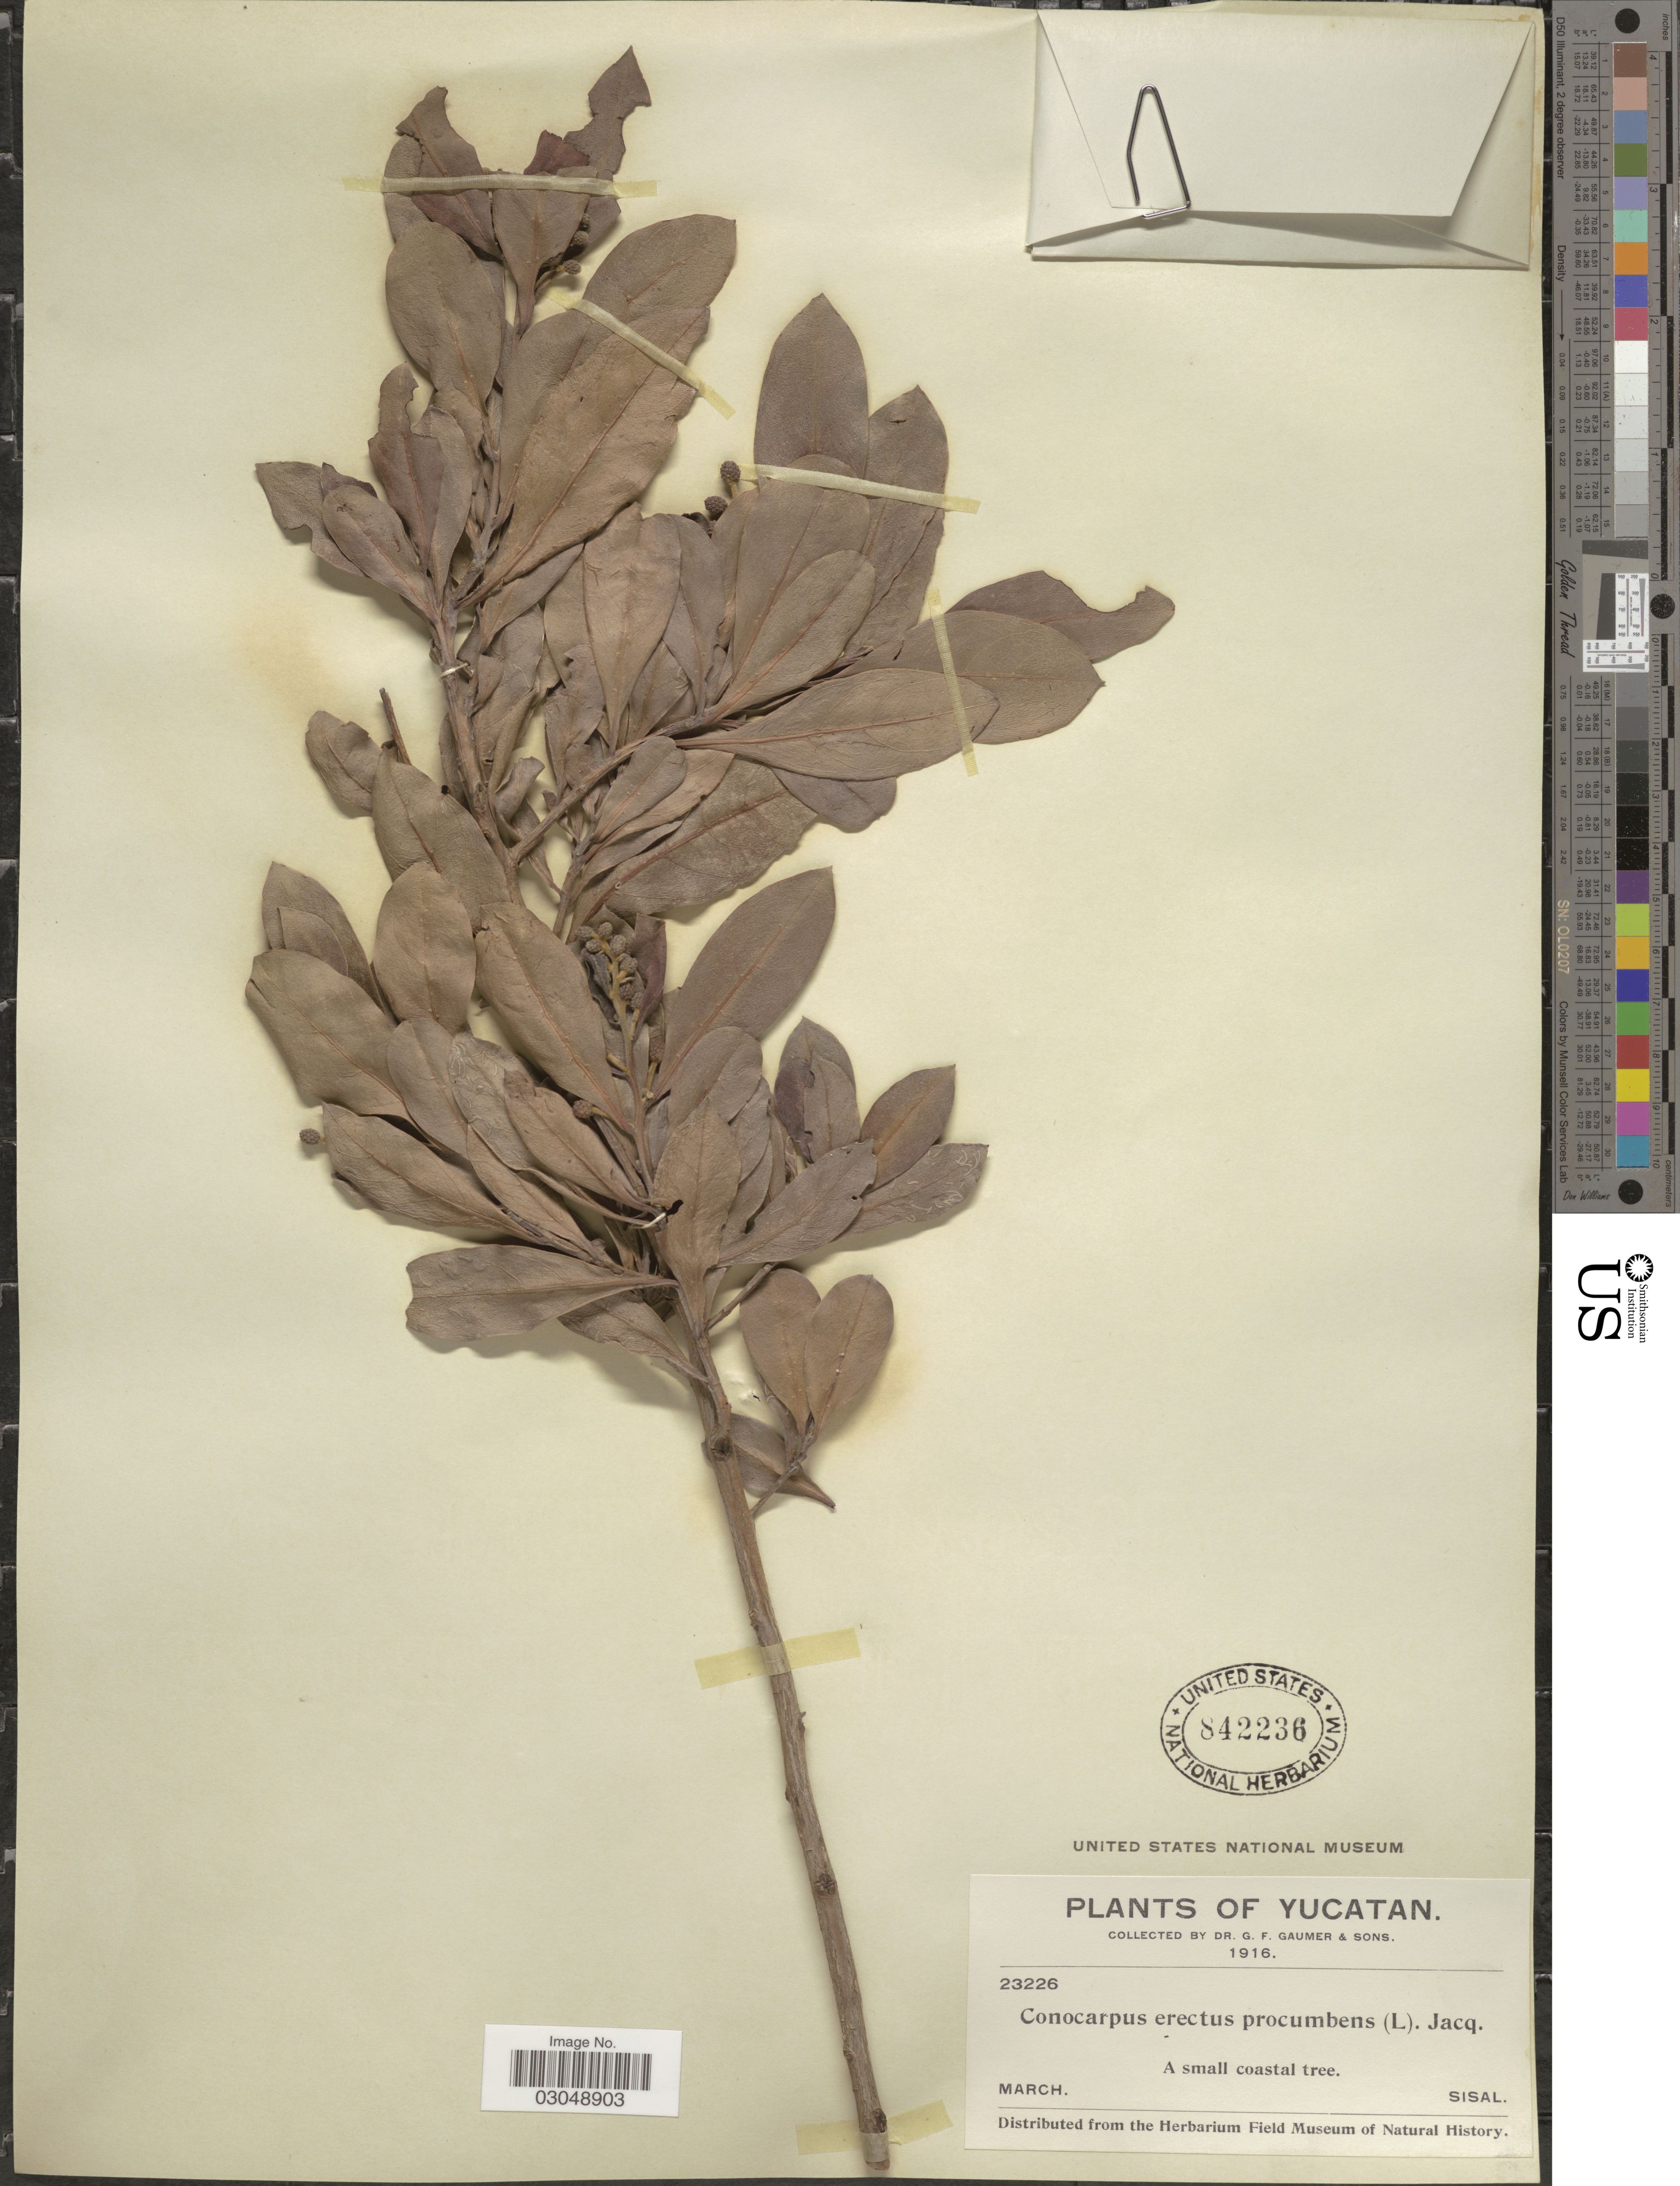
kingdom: Plantae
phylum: Tracheophyta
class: Magnoliopsida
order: Myrtales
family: Combretaceae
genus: Conocarpus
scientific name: Conocarpus erectus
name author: L.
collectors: G. F. Gaumer & Sons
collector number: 23226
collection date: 1916-03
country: Mexico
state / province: Yucatán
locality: Sisal.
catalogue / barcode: US 842236